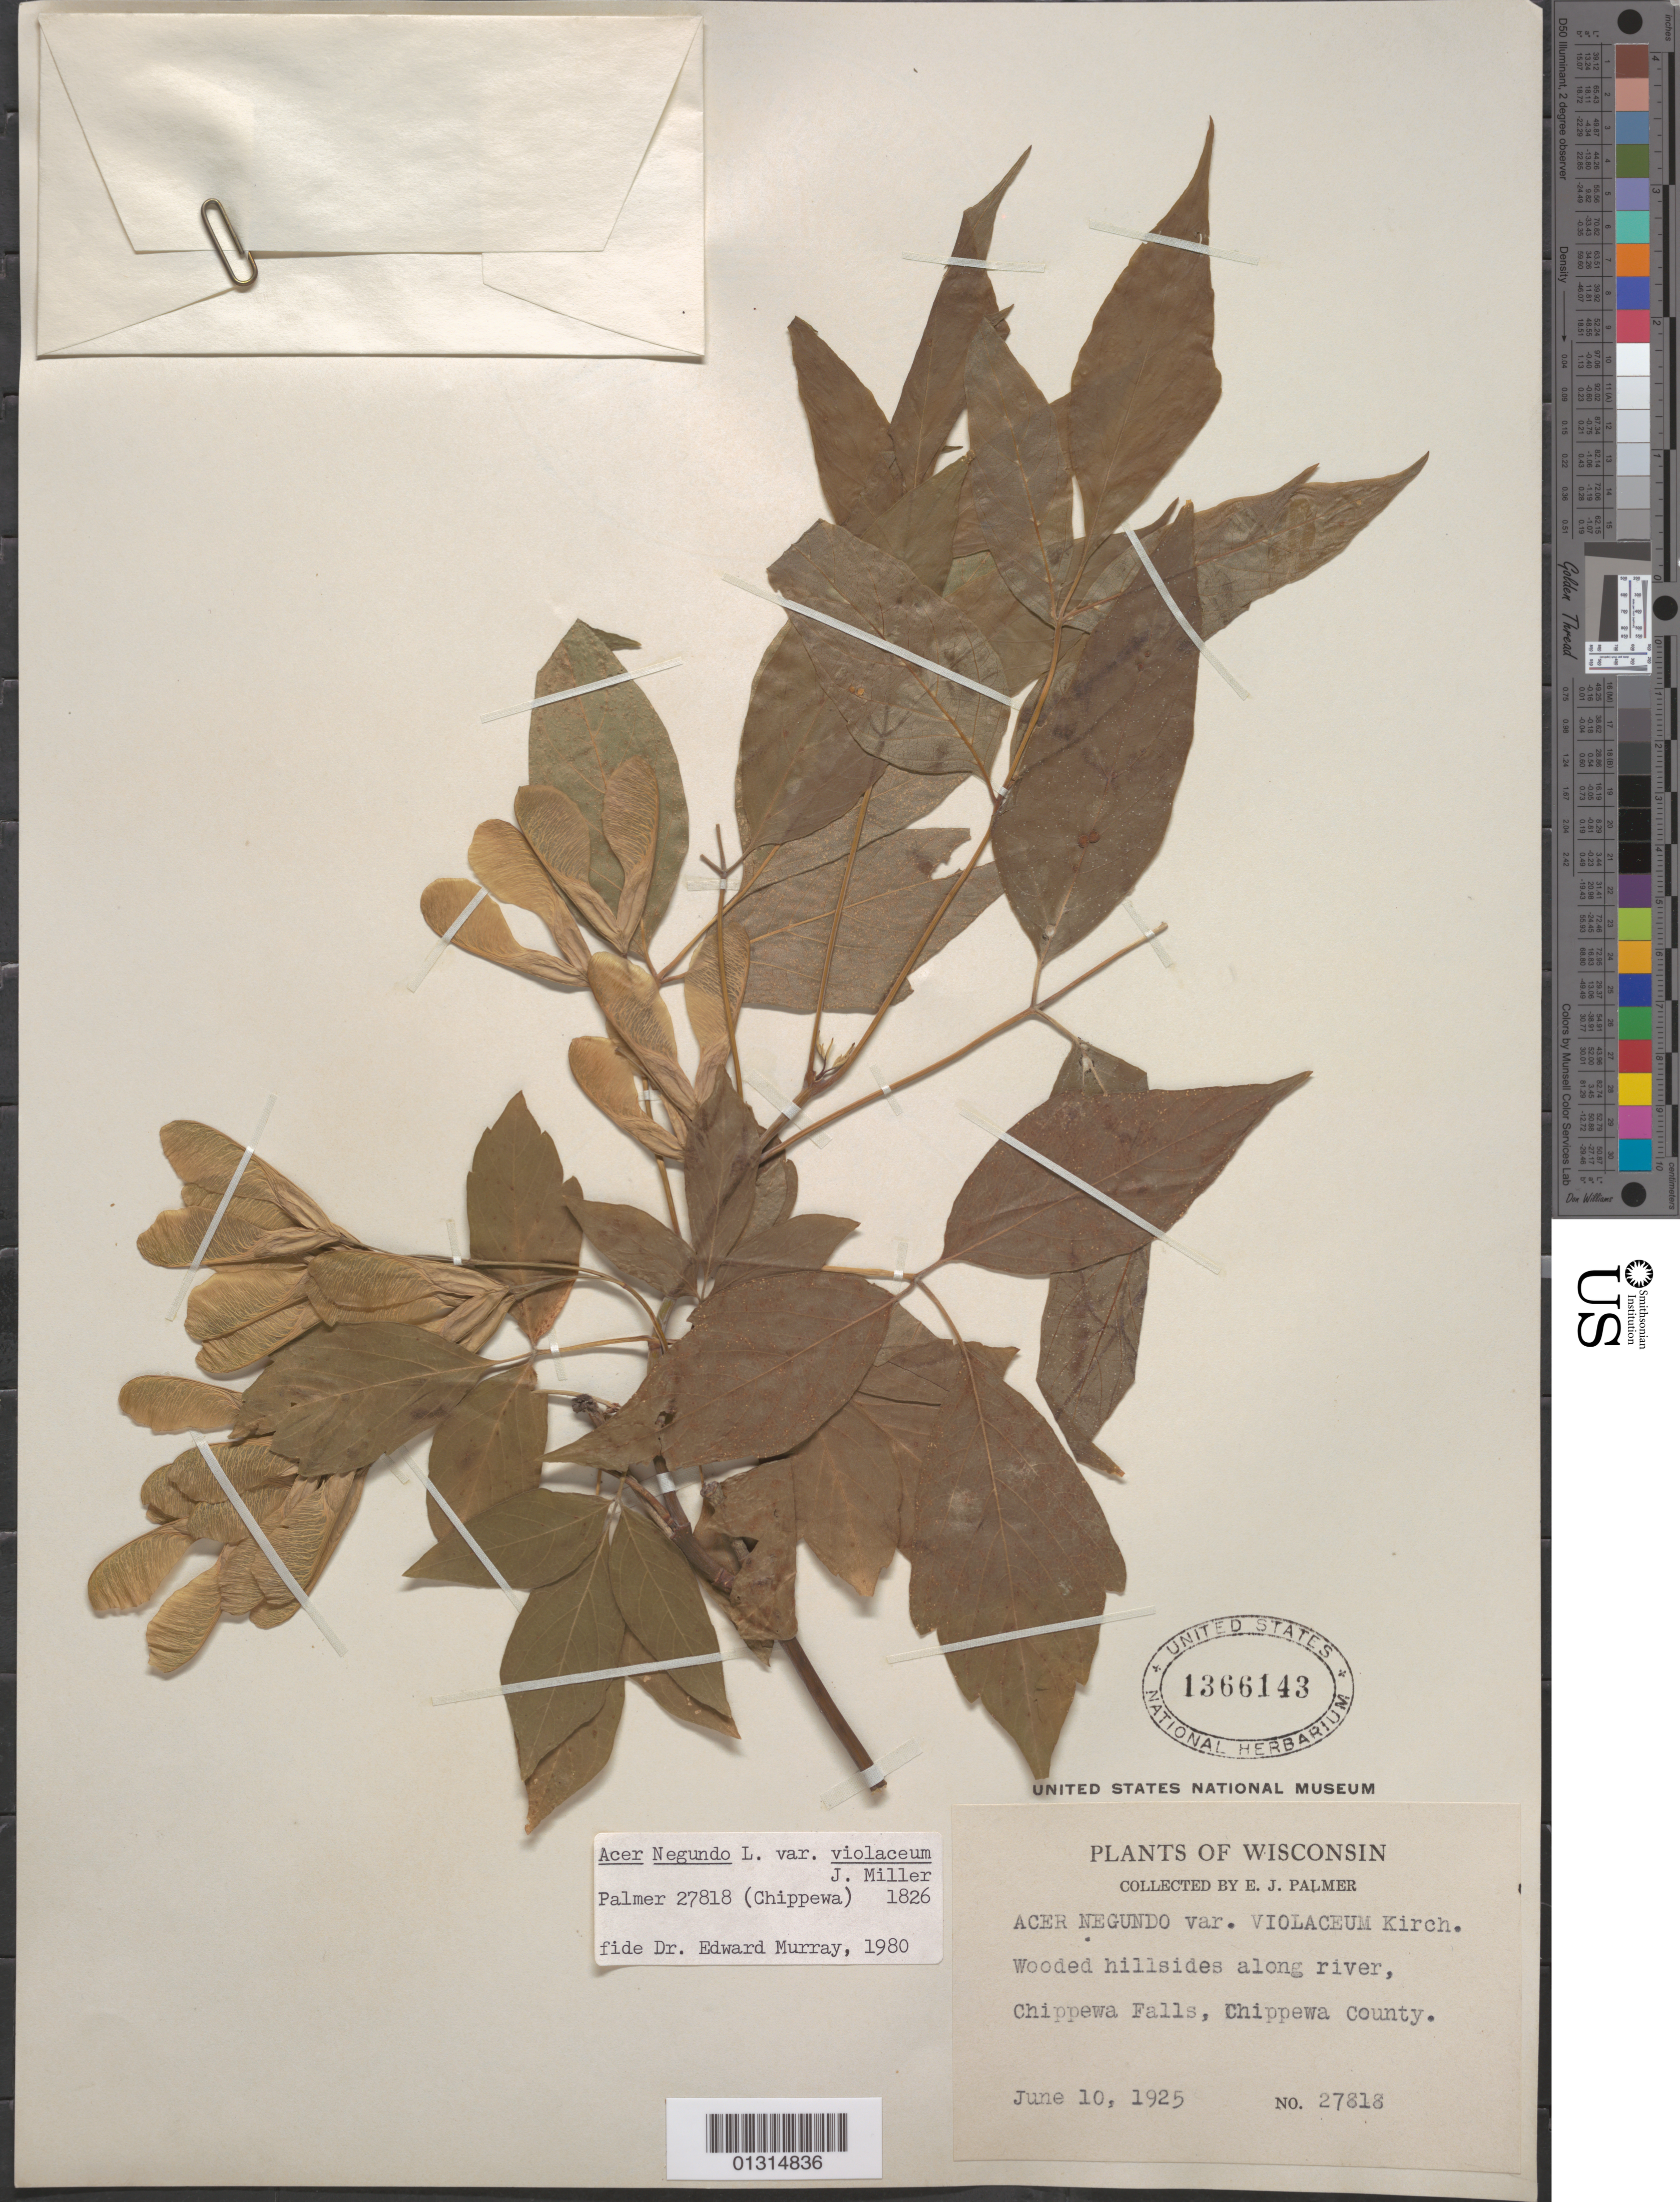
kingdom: Plantae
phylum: Tracheophyta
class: Magnoliopsida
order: Sapindales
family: Sapindaceae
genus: Acer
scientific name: Acer negundo var. violaceum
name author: (Booth ex Loudon) H. Jaeger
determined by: Murray, Edward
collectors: E. J. Palmer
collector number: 27818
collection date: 1925-06-10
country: United States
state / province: Wisconsin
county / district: Chippewa County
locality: Chippewa County, Chippewa Falls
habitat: Wooded hillsides along river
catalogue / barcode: US 1366143